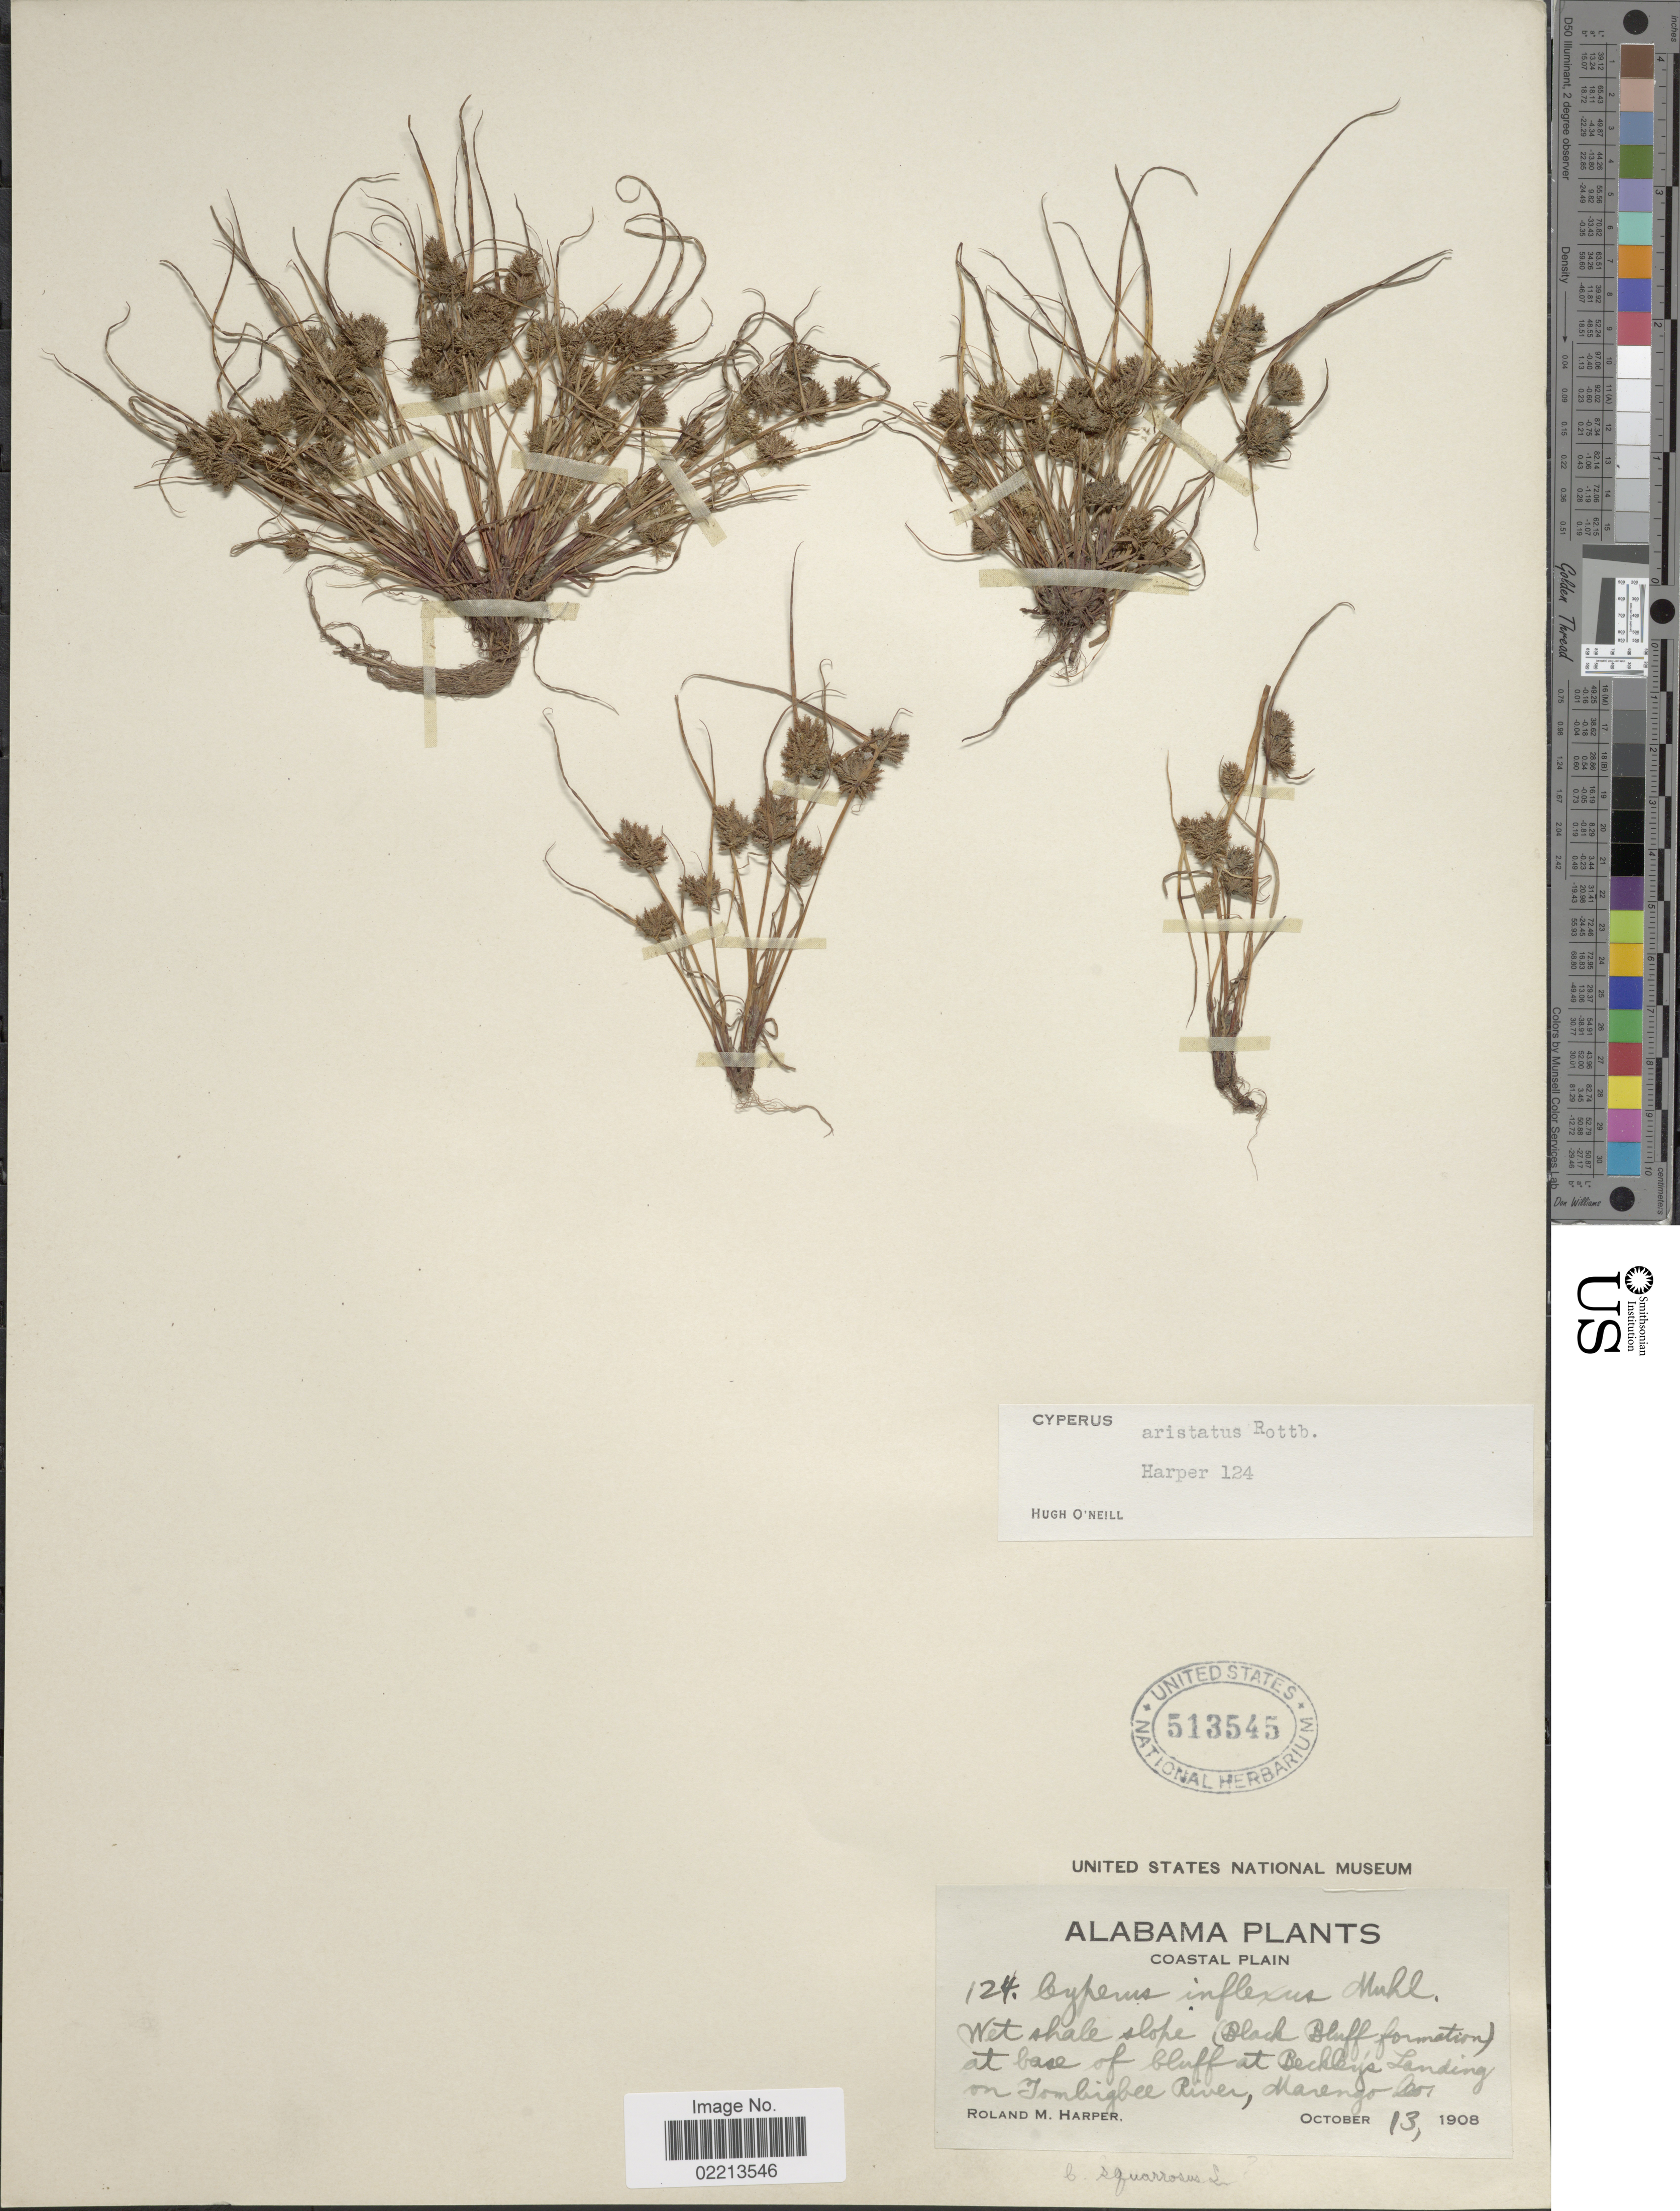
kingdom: Plantae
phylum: Tracheophyta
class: Liliopsida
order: Poales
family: Cyperaceae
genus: Cyperus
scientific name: Cyperus squarrosus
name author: L.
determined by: Strong, Mark T., (BOT), Smithsonian Institution - National Museum of Natural History (UNITED STATES)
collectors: R. M. Harper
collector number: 124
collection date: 1908-10-13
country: United States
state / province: Alabama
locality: Coastal Plain, Beckley's Landing on Tombigbee River, Marengo Co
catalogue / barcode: US 513545